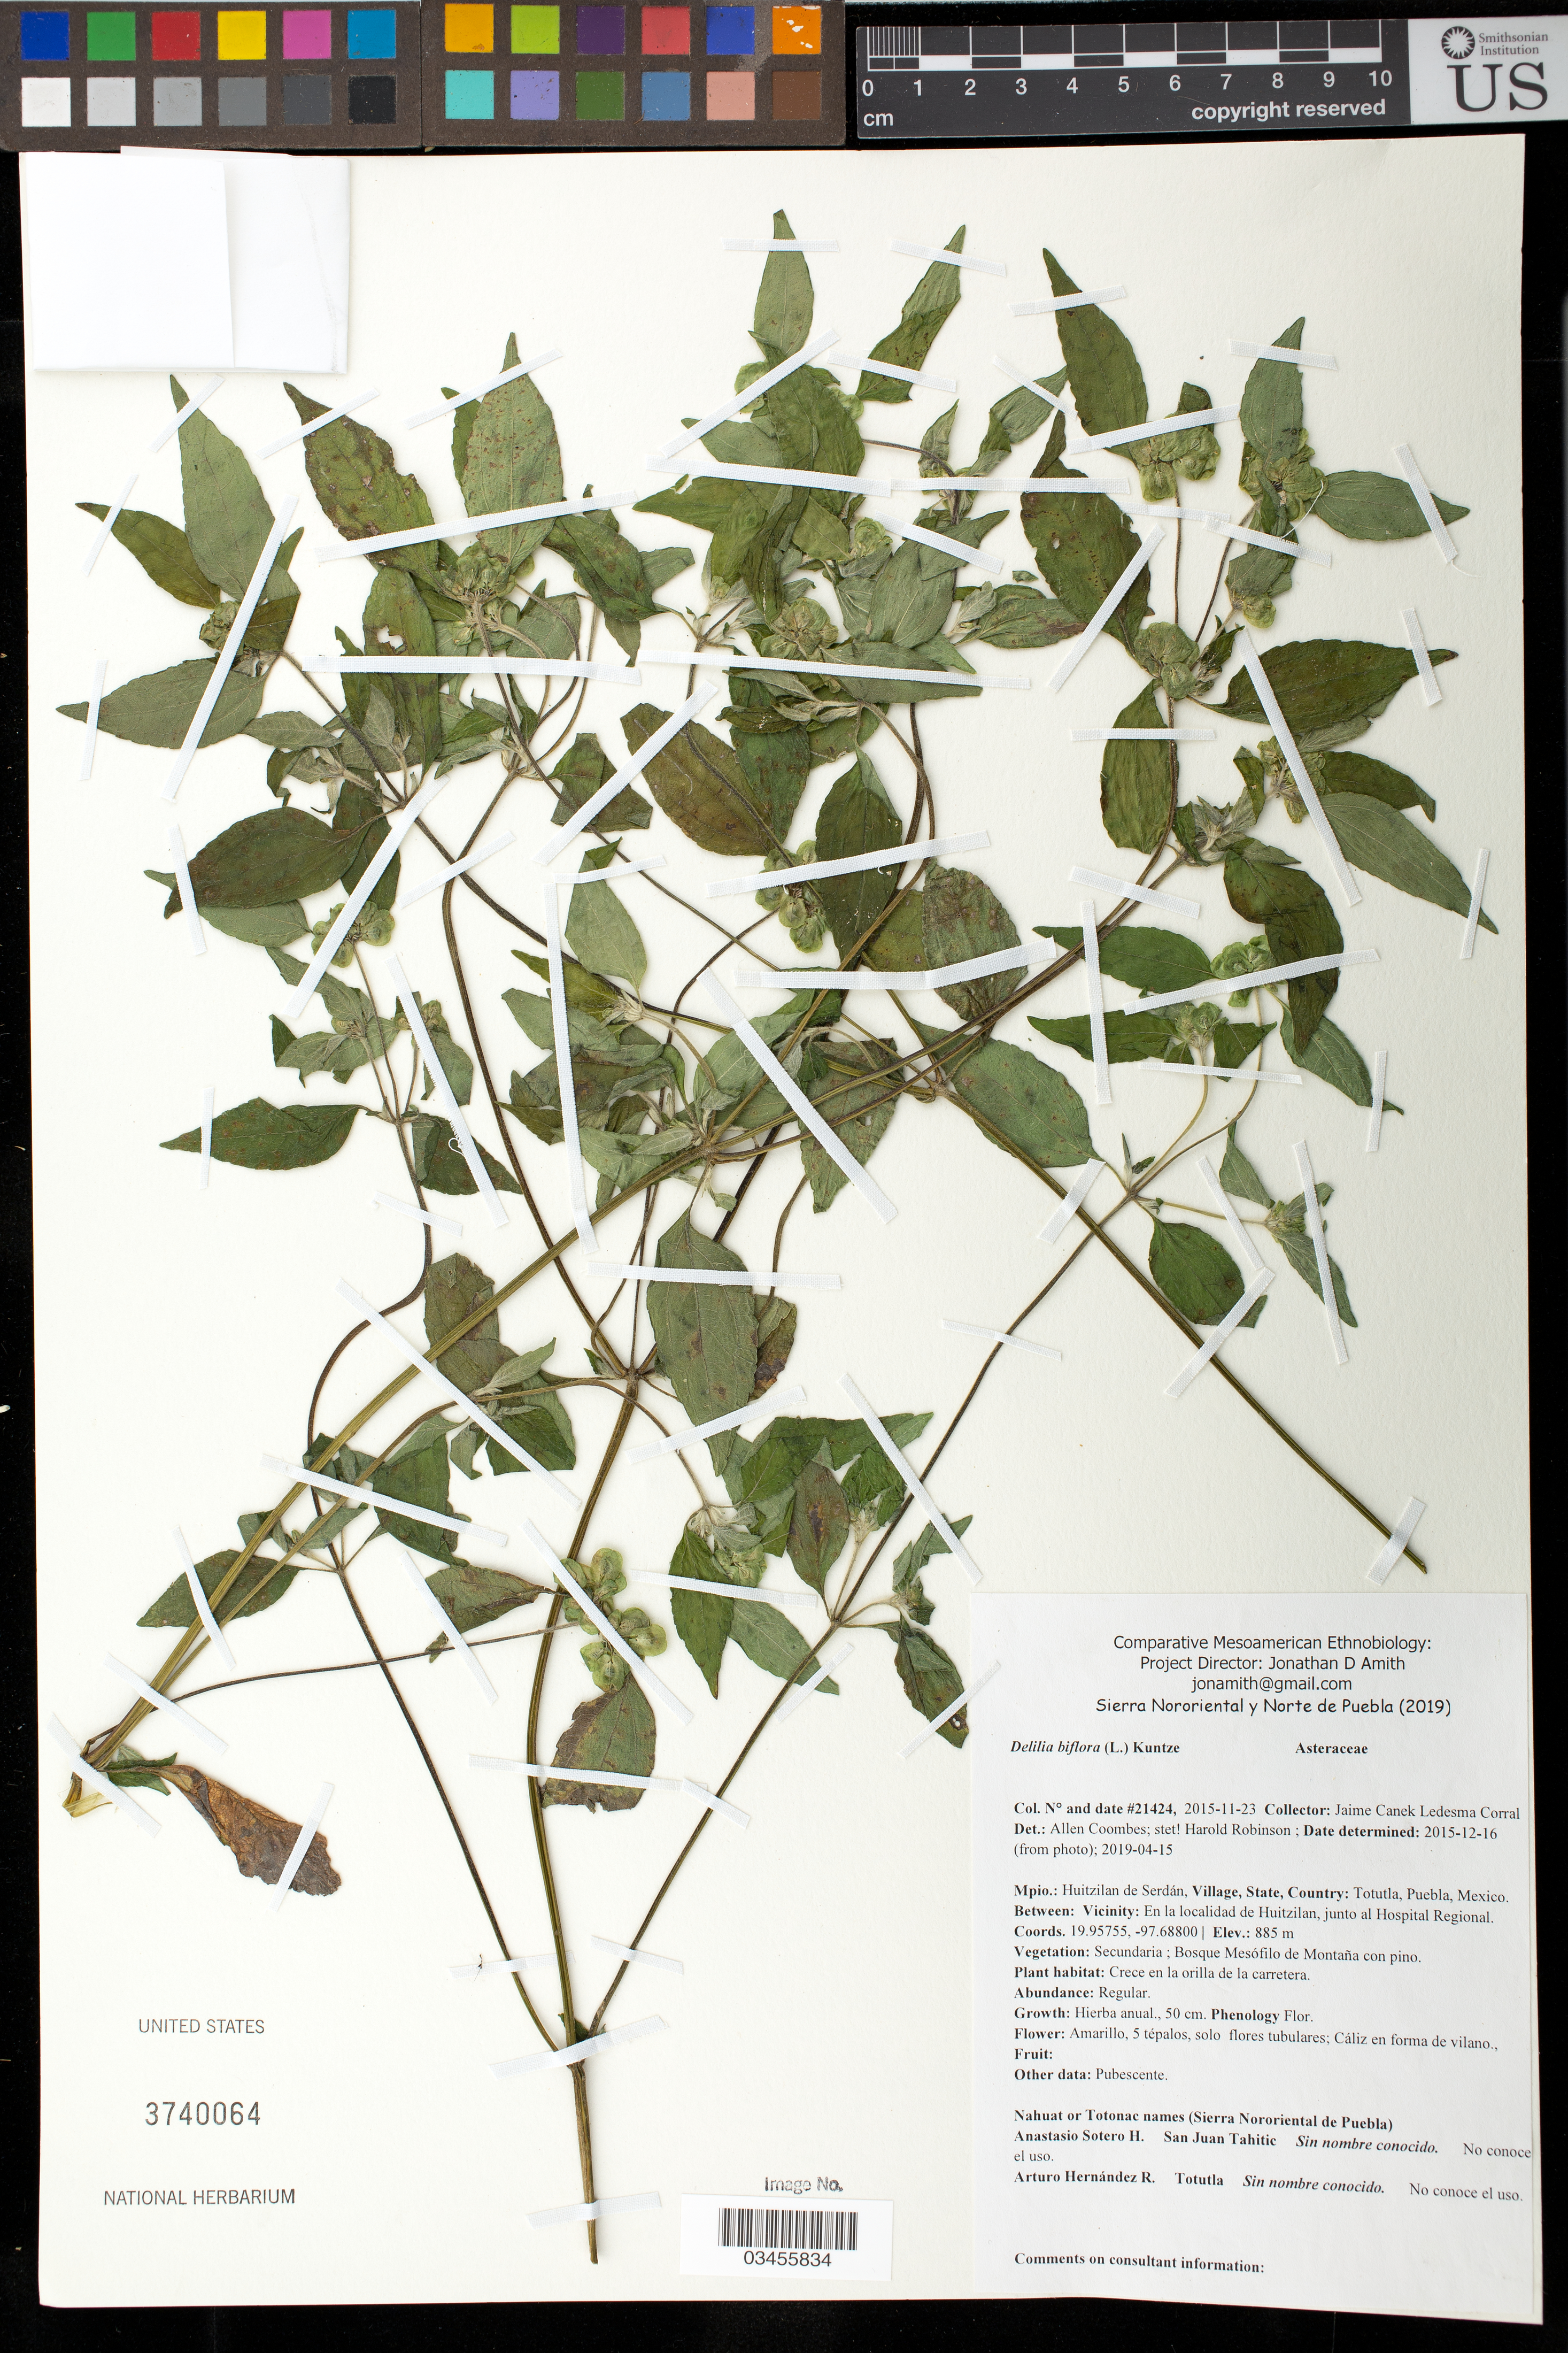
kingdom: Plantae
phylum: Tracheophyta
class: Magnoliopsida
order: Asterales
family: Asteraceae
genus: Delilia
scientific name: Delilia biflora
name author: (L.) Kuntze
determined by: Robinson, Harold E., (US)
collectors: Canek Ledesma C.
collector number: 21424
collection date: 2015-11-23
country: México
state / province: Puebla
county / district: Huitzilan de Serdán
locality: PUEBLO: Totutla; LOCALIDAD EXACTA: En la localidad de Huitzilan, junto al Hospital Regional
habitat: Bosque mesófilo de montaña con pino | Crece en la orilla de la carretera.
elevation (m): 885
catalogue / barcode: US 3740064